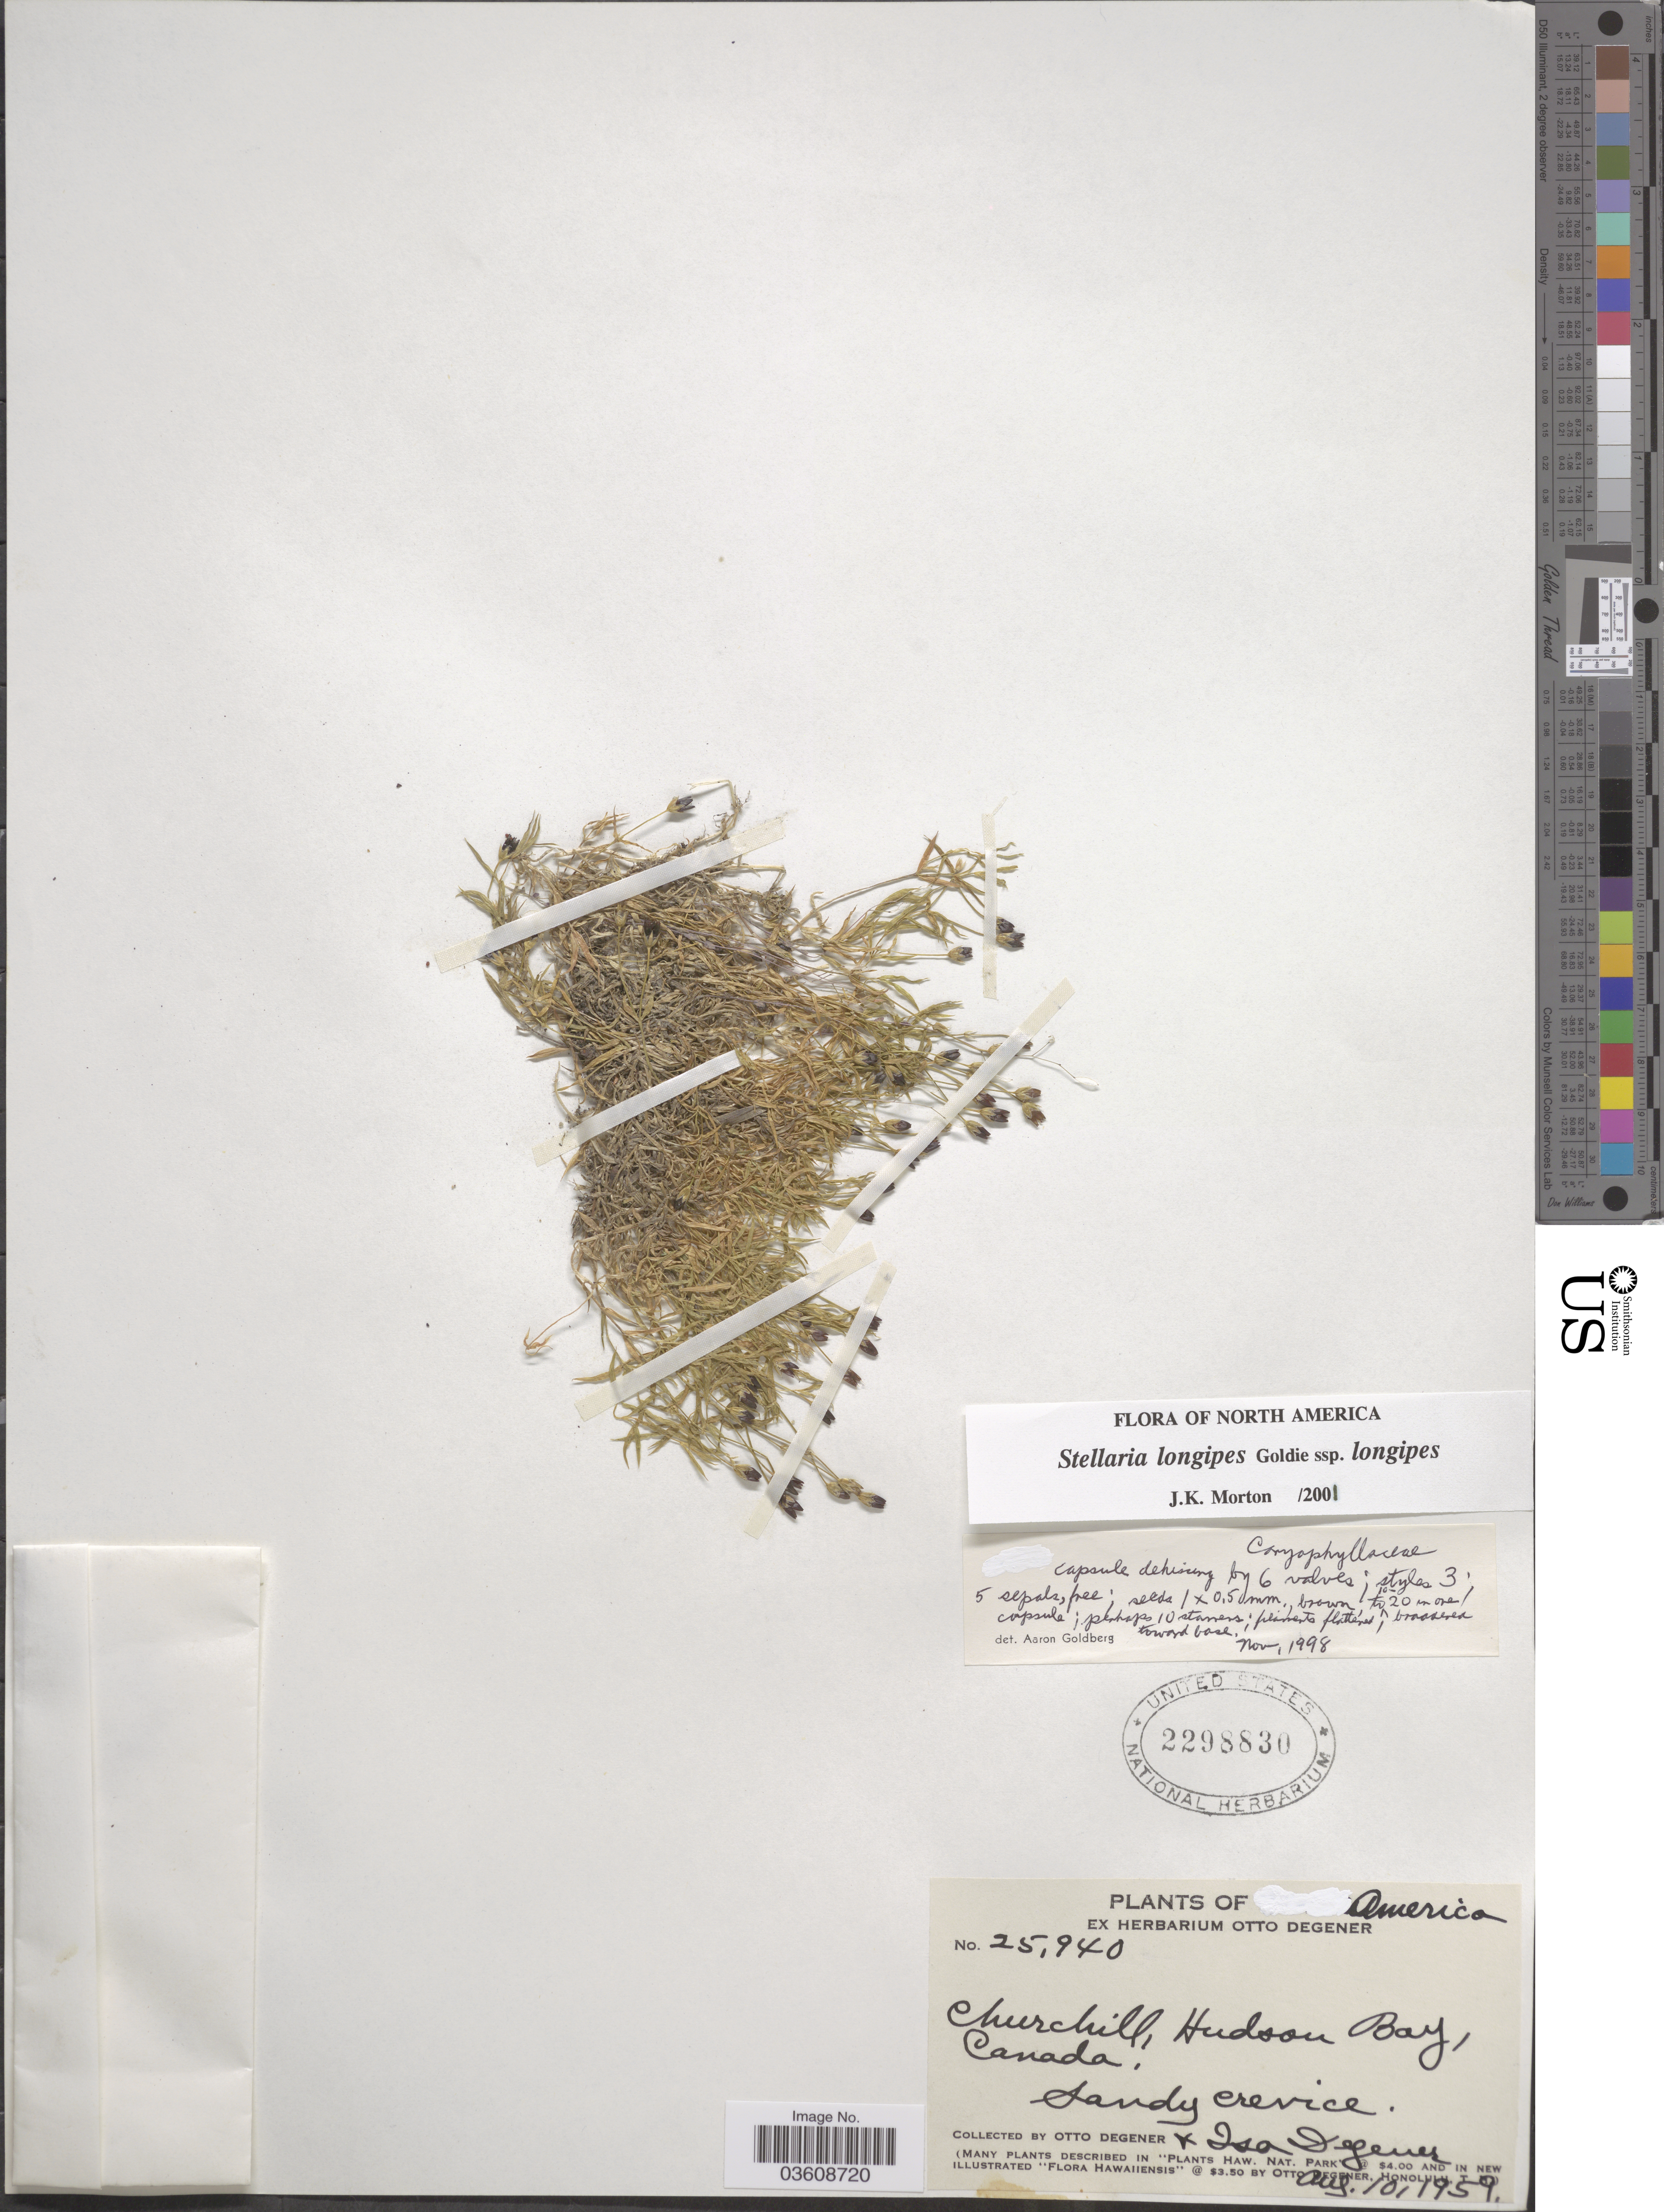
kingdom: Plantae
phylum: Tracheophyta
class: Magnoliopsida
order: Caryophyllales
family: Caryophyllaceae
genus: Stellaria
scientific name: Stellaria longipes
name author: Goldie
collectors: O. Degener & I. Degener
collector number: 25940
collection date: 1959-08-10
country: Canada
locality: Churchill, Hudson Bay.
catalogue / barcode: US 2298830